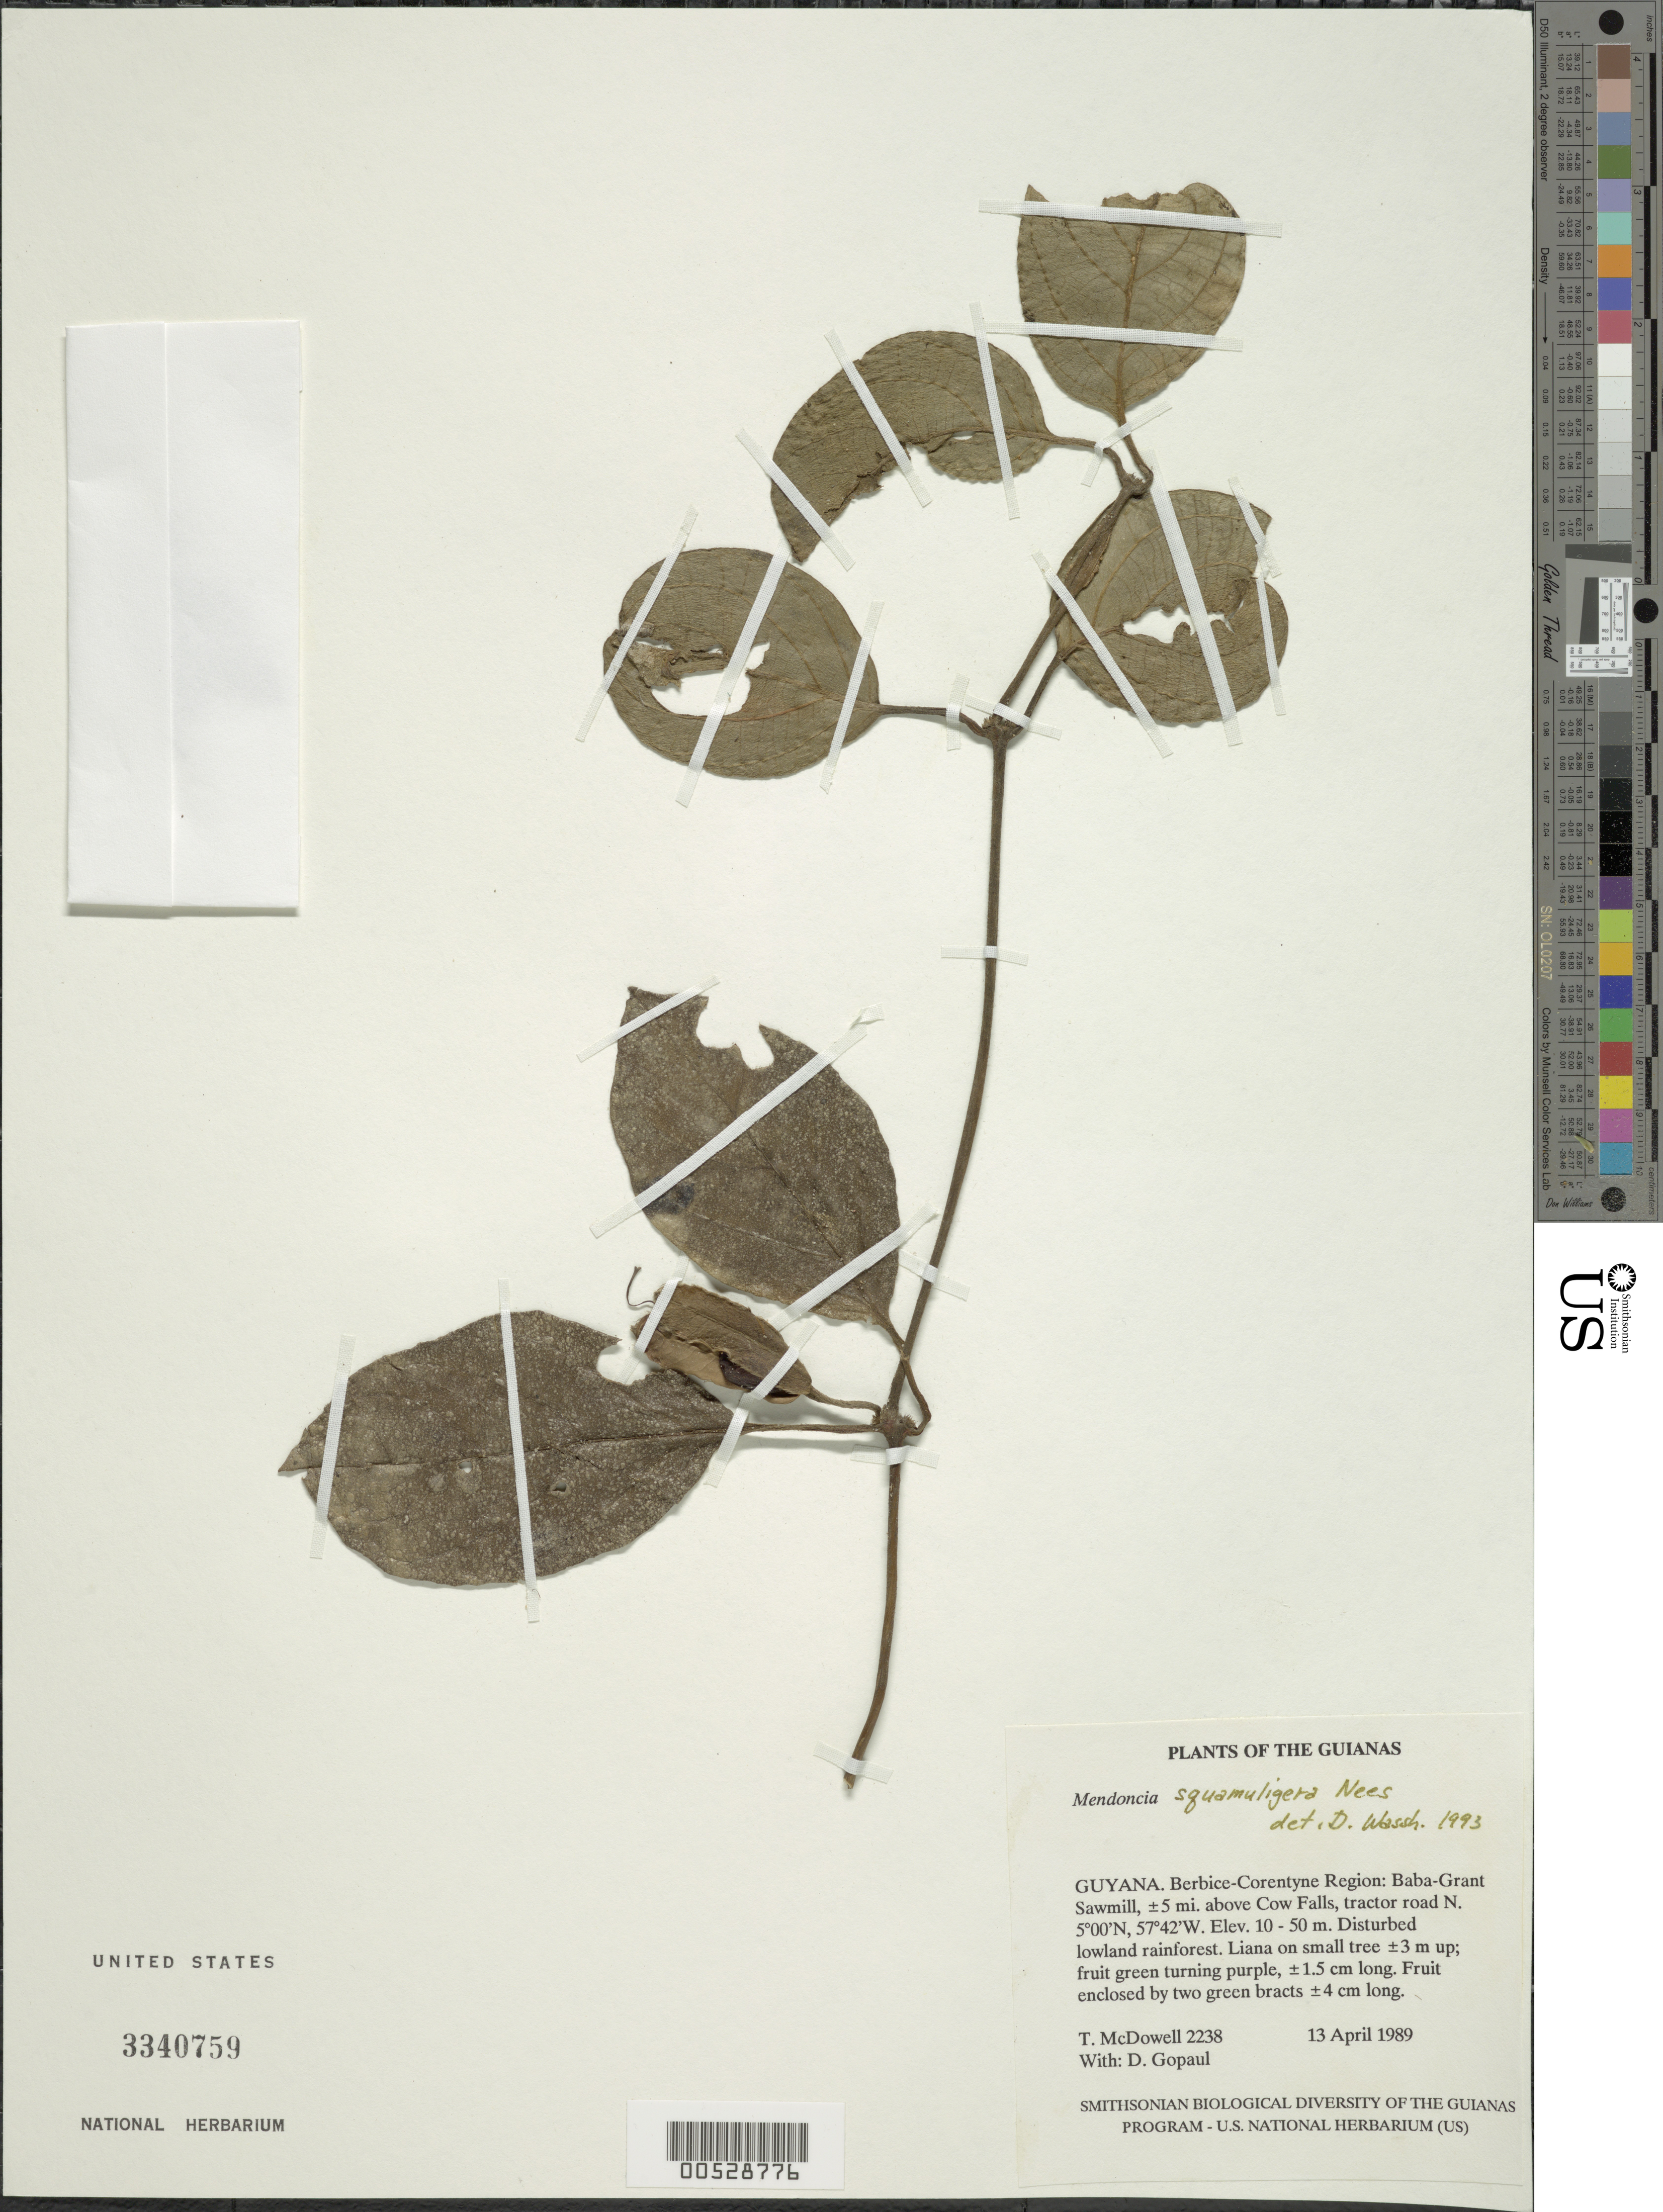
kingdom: Plantae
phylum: Tracheophyta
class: Magnoliopsida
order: Lamiales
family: Acanthaceae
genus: Mendoncia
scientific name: Mendoncia squamuligera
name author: Nees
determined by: Wasshausen, Dieter C., (BOT), Smithsonian Institution - National Museum of Natural History (UNITED STATES)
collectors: T. McDowell & D. Gopaul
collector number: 2238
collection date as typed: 13 April 1990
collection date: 1990-04-13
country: Guyana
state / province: E. Berbice-Corentyne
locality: Baba-Grant Sawmill, ±5 mi. above Cow Falls, Corentyne River. Tractor road N from landing and camp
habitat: Disturbed lowland rainforest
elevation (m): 10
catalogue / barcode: US 3340759